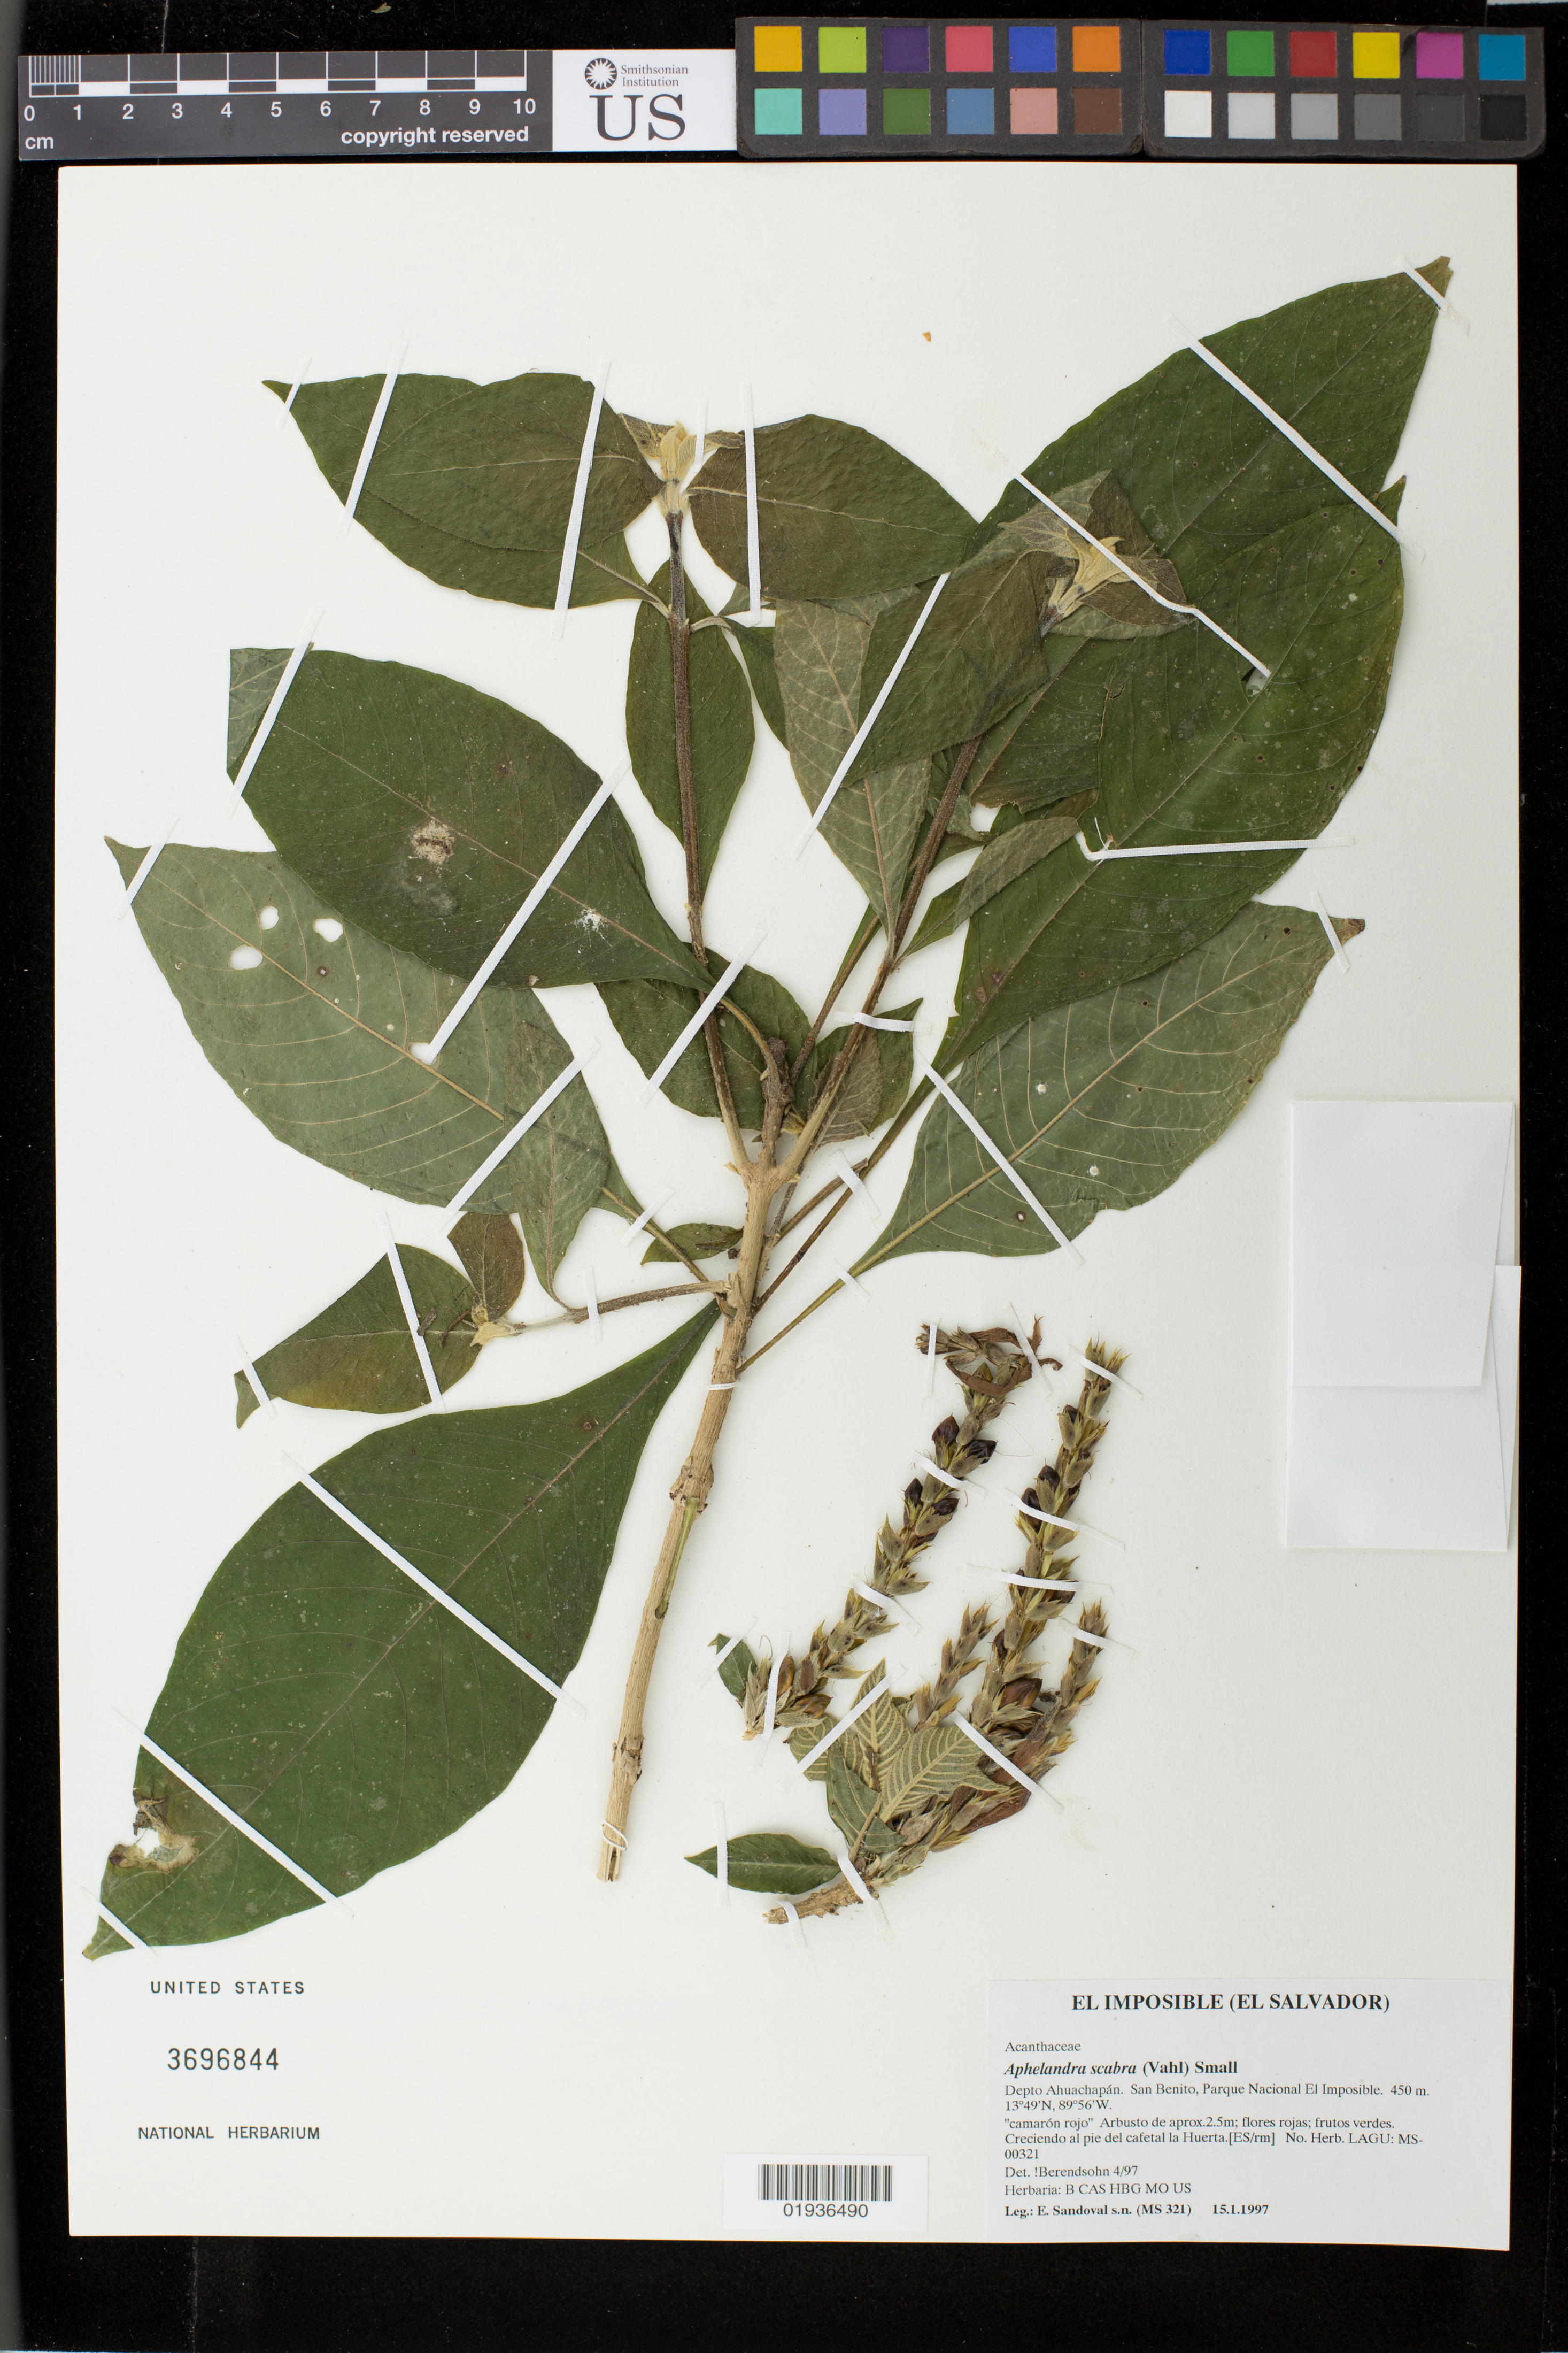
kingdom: Plantae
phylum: Tracheophyta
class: Magnoliopsida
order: Lamiales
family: Acanthaceae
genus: Aphelandra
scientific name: Aphelandra scabra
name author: (Vahl) Sm.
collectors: E. Sandoval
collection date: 1997-01-15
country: El Salvador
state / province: Ahuachapán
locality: San Benito, Parque Nacional El Imposible.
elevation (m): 450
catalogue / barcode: US 3696844